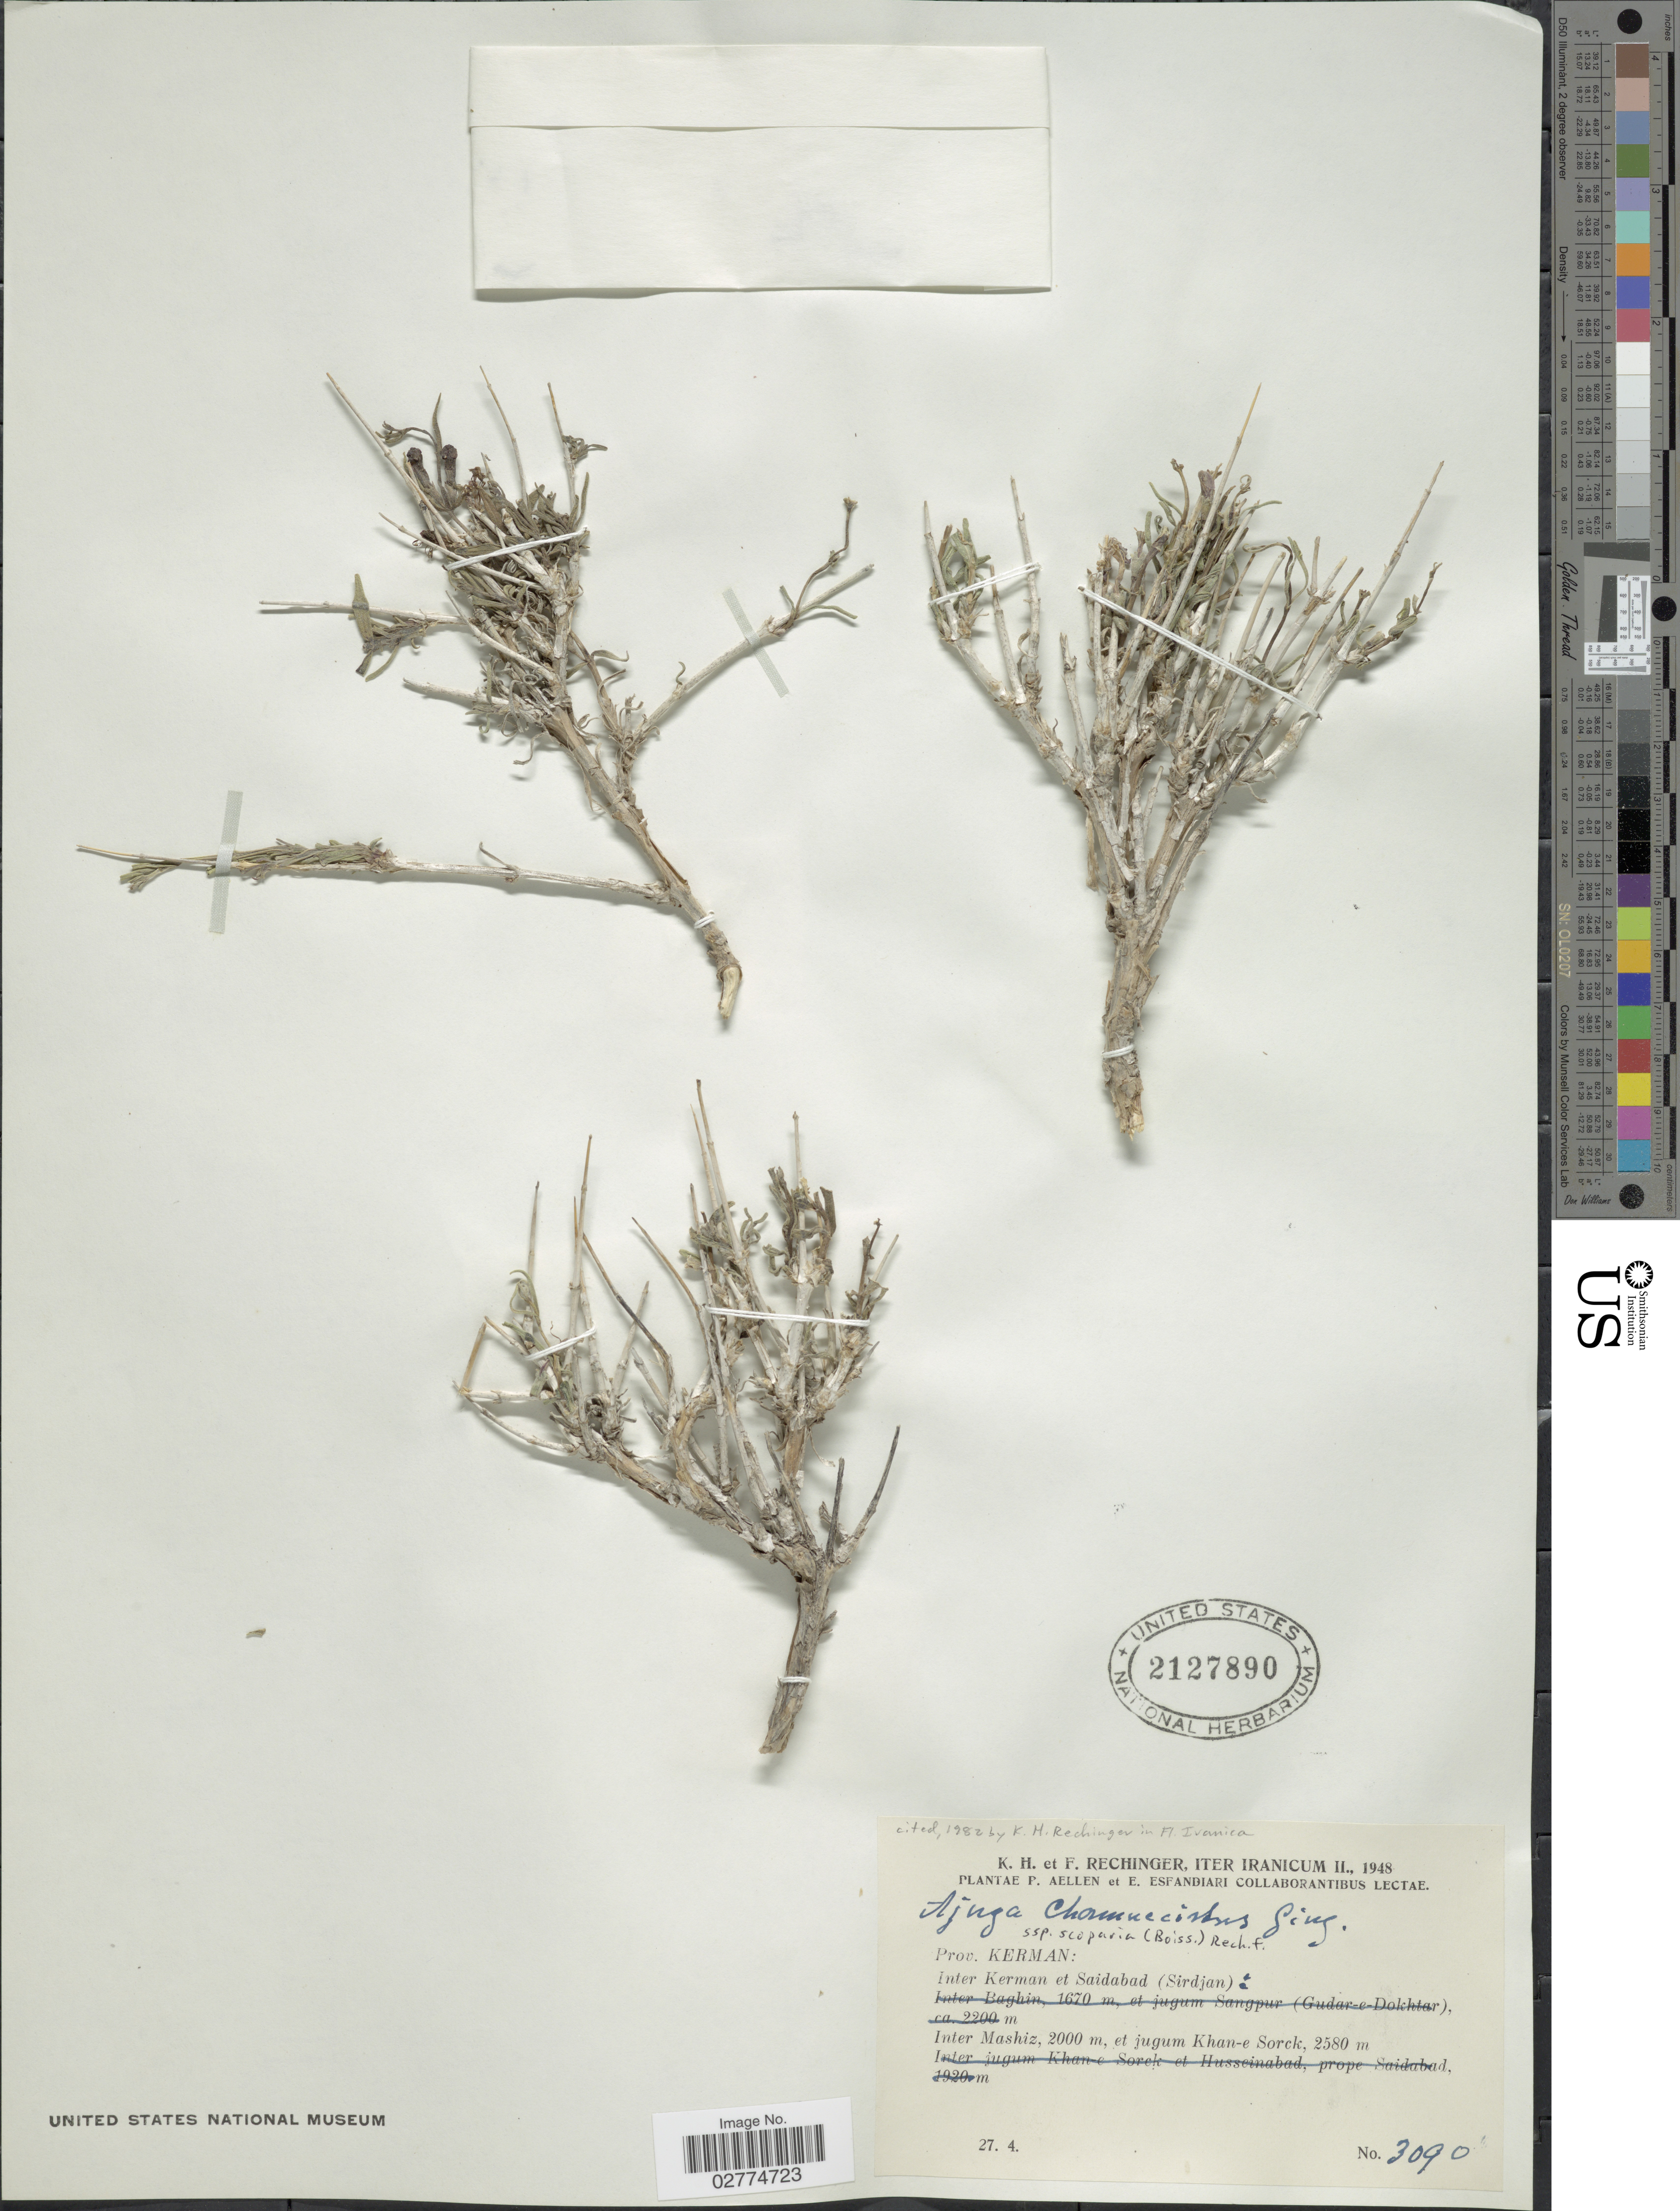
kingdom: Plantae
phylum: Tracheophyta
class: Magnoliopsida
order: Lamiales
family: Lamiaceae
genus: Ajuga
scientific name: Ajuga chamaecistus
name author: Ging. ex Benth.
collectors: K. H. Rechinger & F. Rechinger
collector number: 3090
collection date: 1948-04-27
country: Iran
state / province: Kerman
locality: Inter Kerman et Saidabad (Sirdjan), Inter Mashiz, et jugum Khan-e Sorck.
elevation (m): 2000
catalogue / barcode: US 2127890